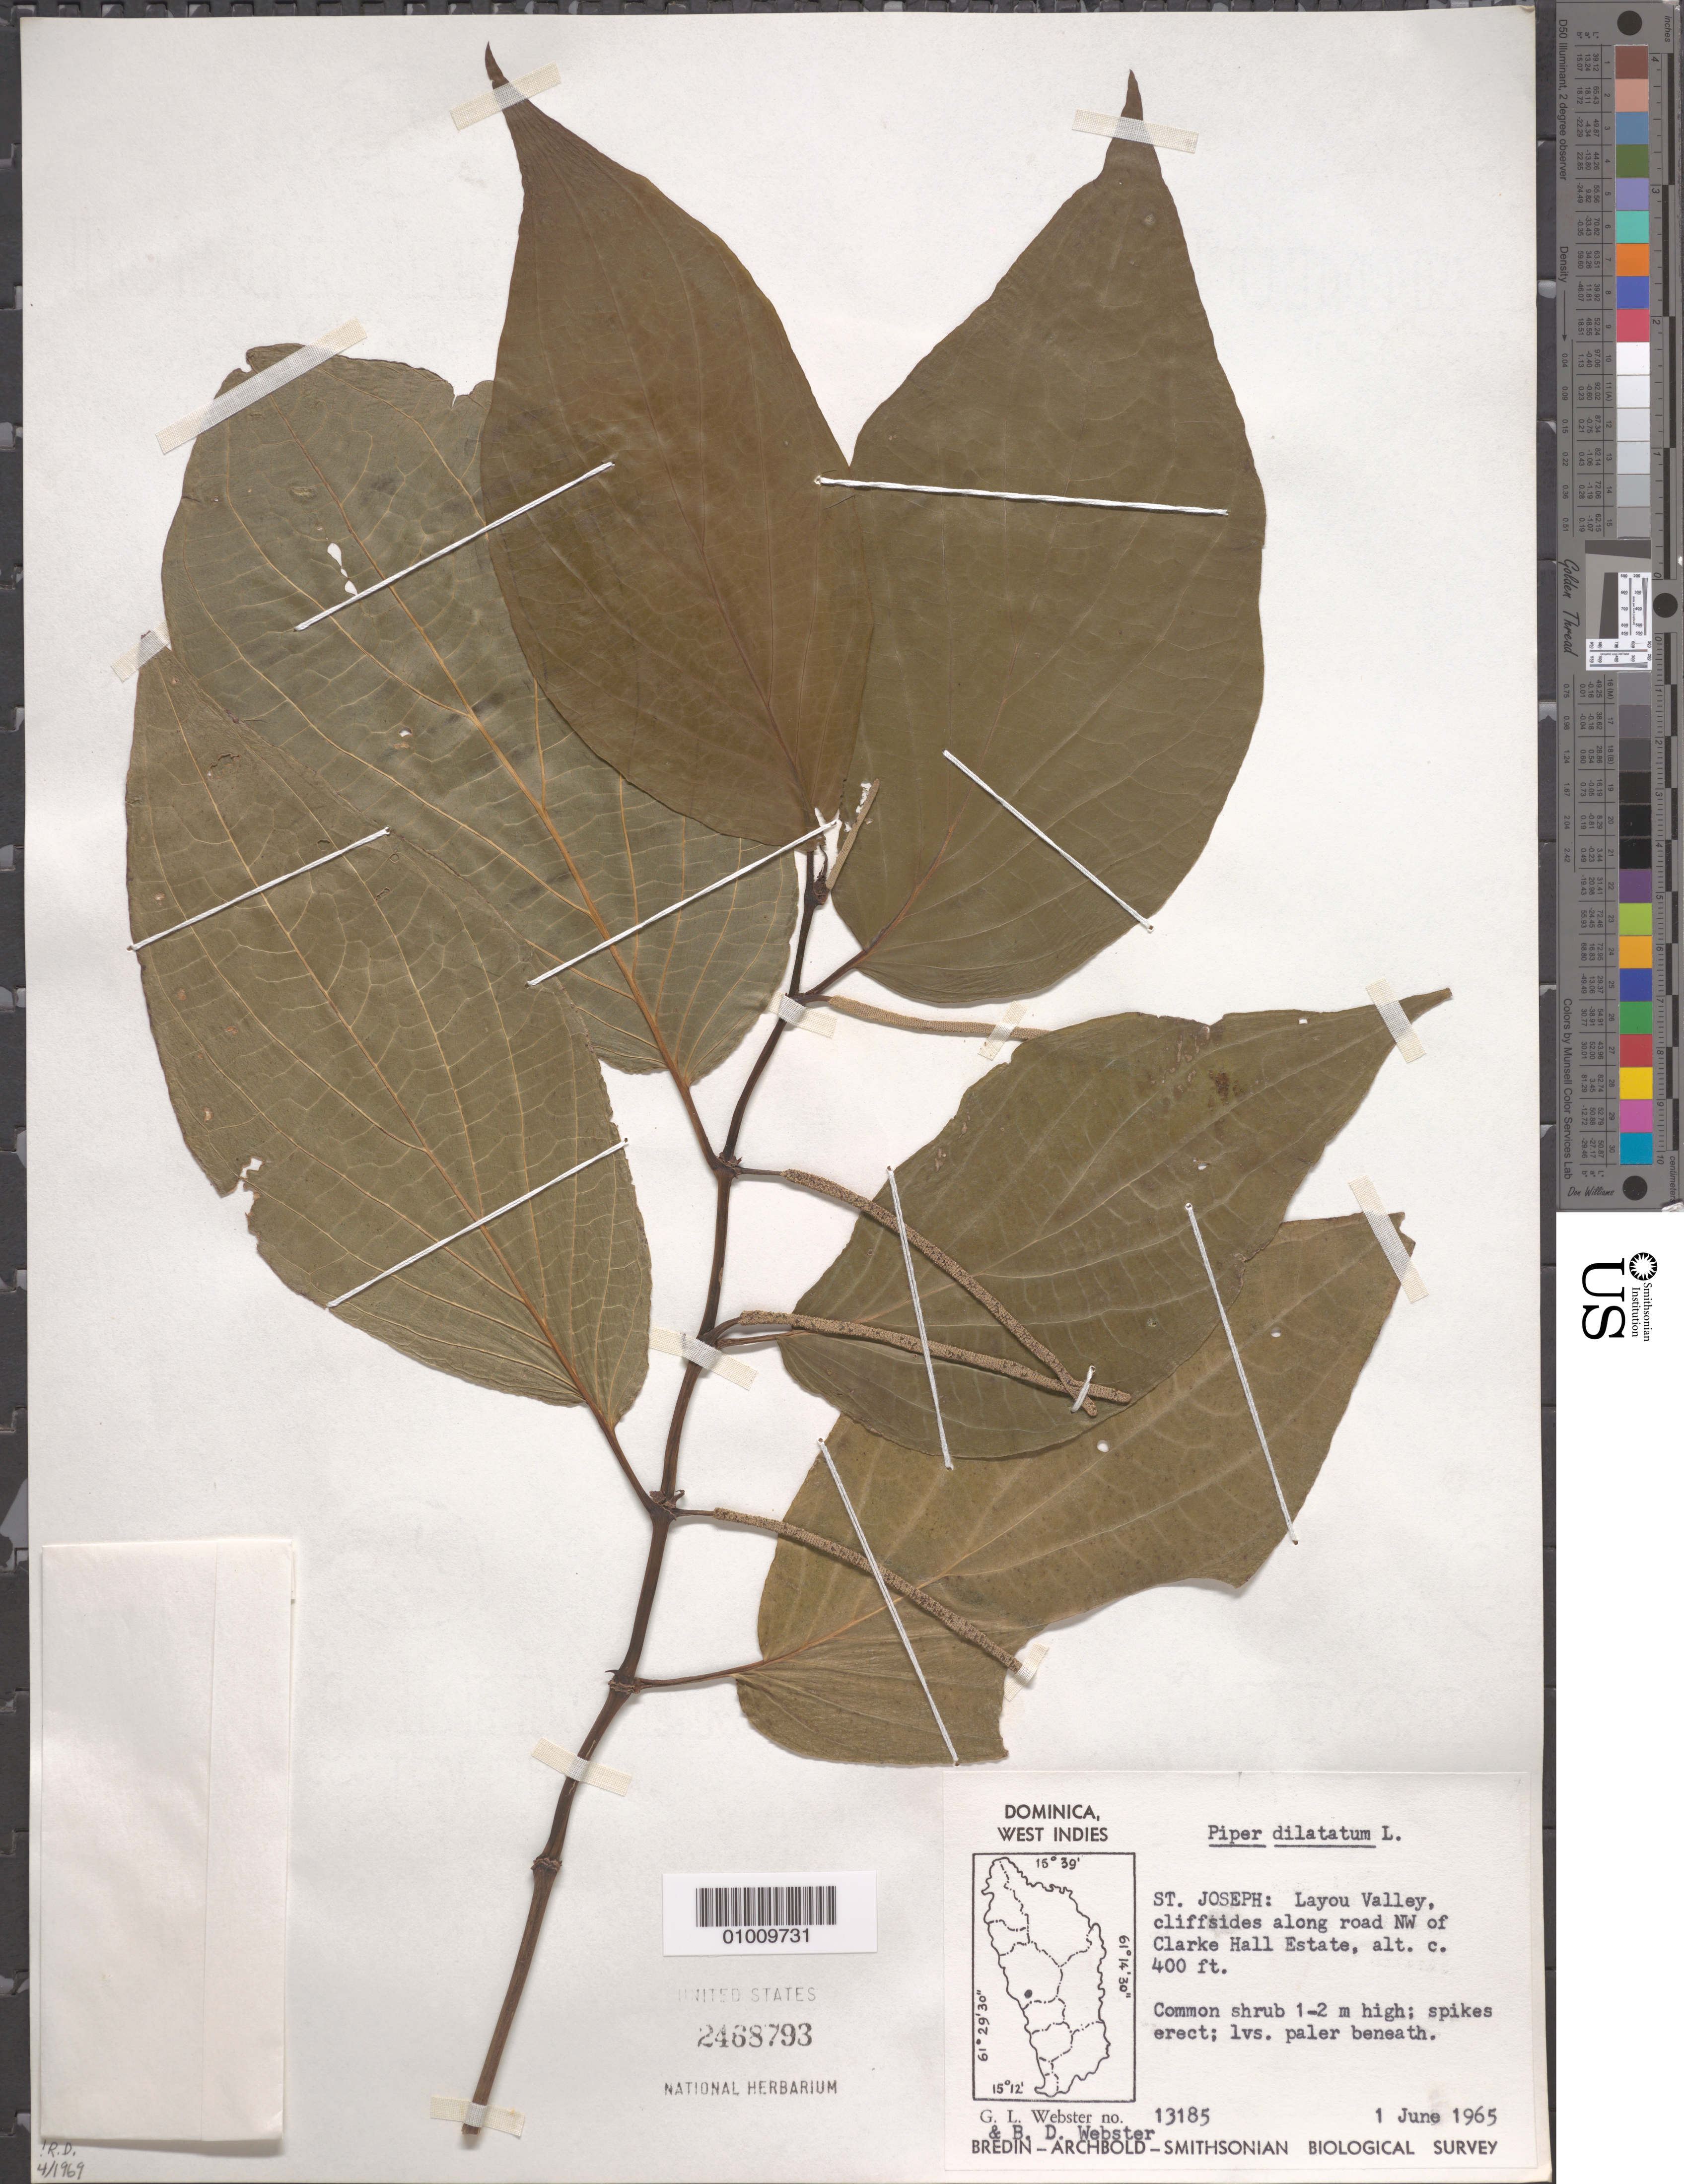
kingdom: Plantae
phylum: Tracheophyta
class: Magnoliopsida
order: Piperales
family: Piperaceae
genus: Piper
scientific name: Piper dilatatum var. dilatatum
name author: Rich.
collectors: G. L. Webster & B. D. Webster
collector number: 13185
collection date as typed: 01 Jun 1965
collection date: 1965-06-01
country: Dominica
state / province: St. Joseph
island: Dominica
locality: Layou Valley, cliffsides along road NW of Clarke Hall Estate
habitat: Common shrub 1-2m high; spikes erect; 1vs. paler beneath.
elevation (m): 122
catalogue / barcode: US 2468793